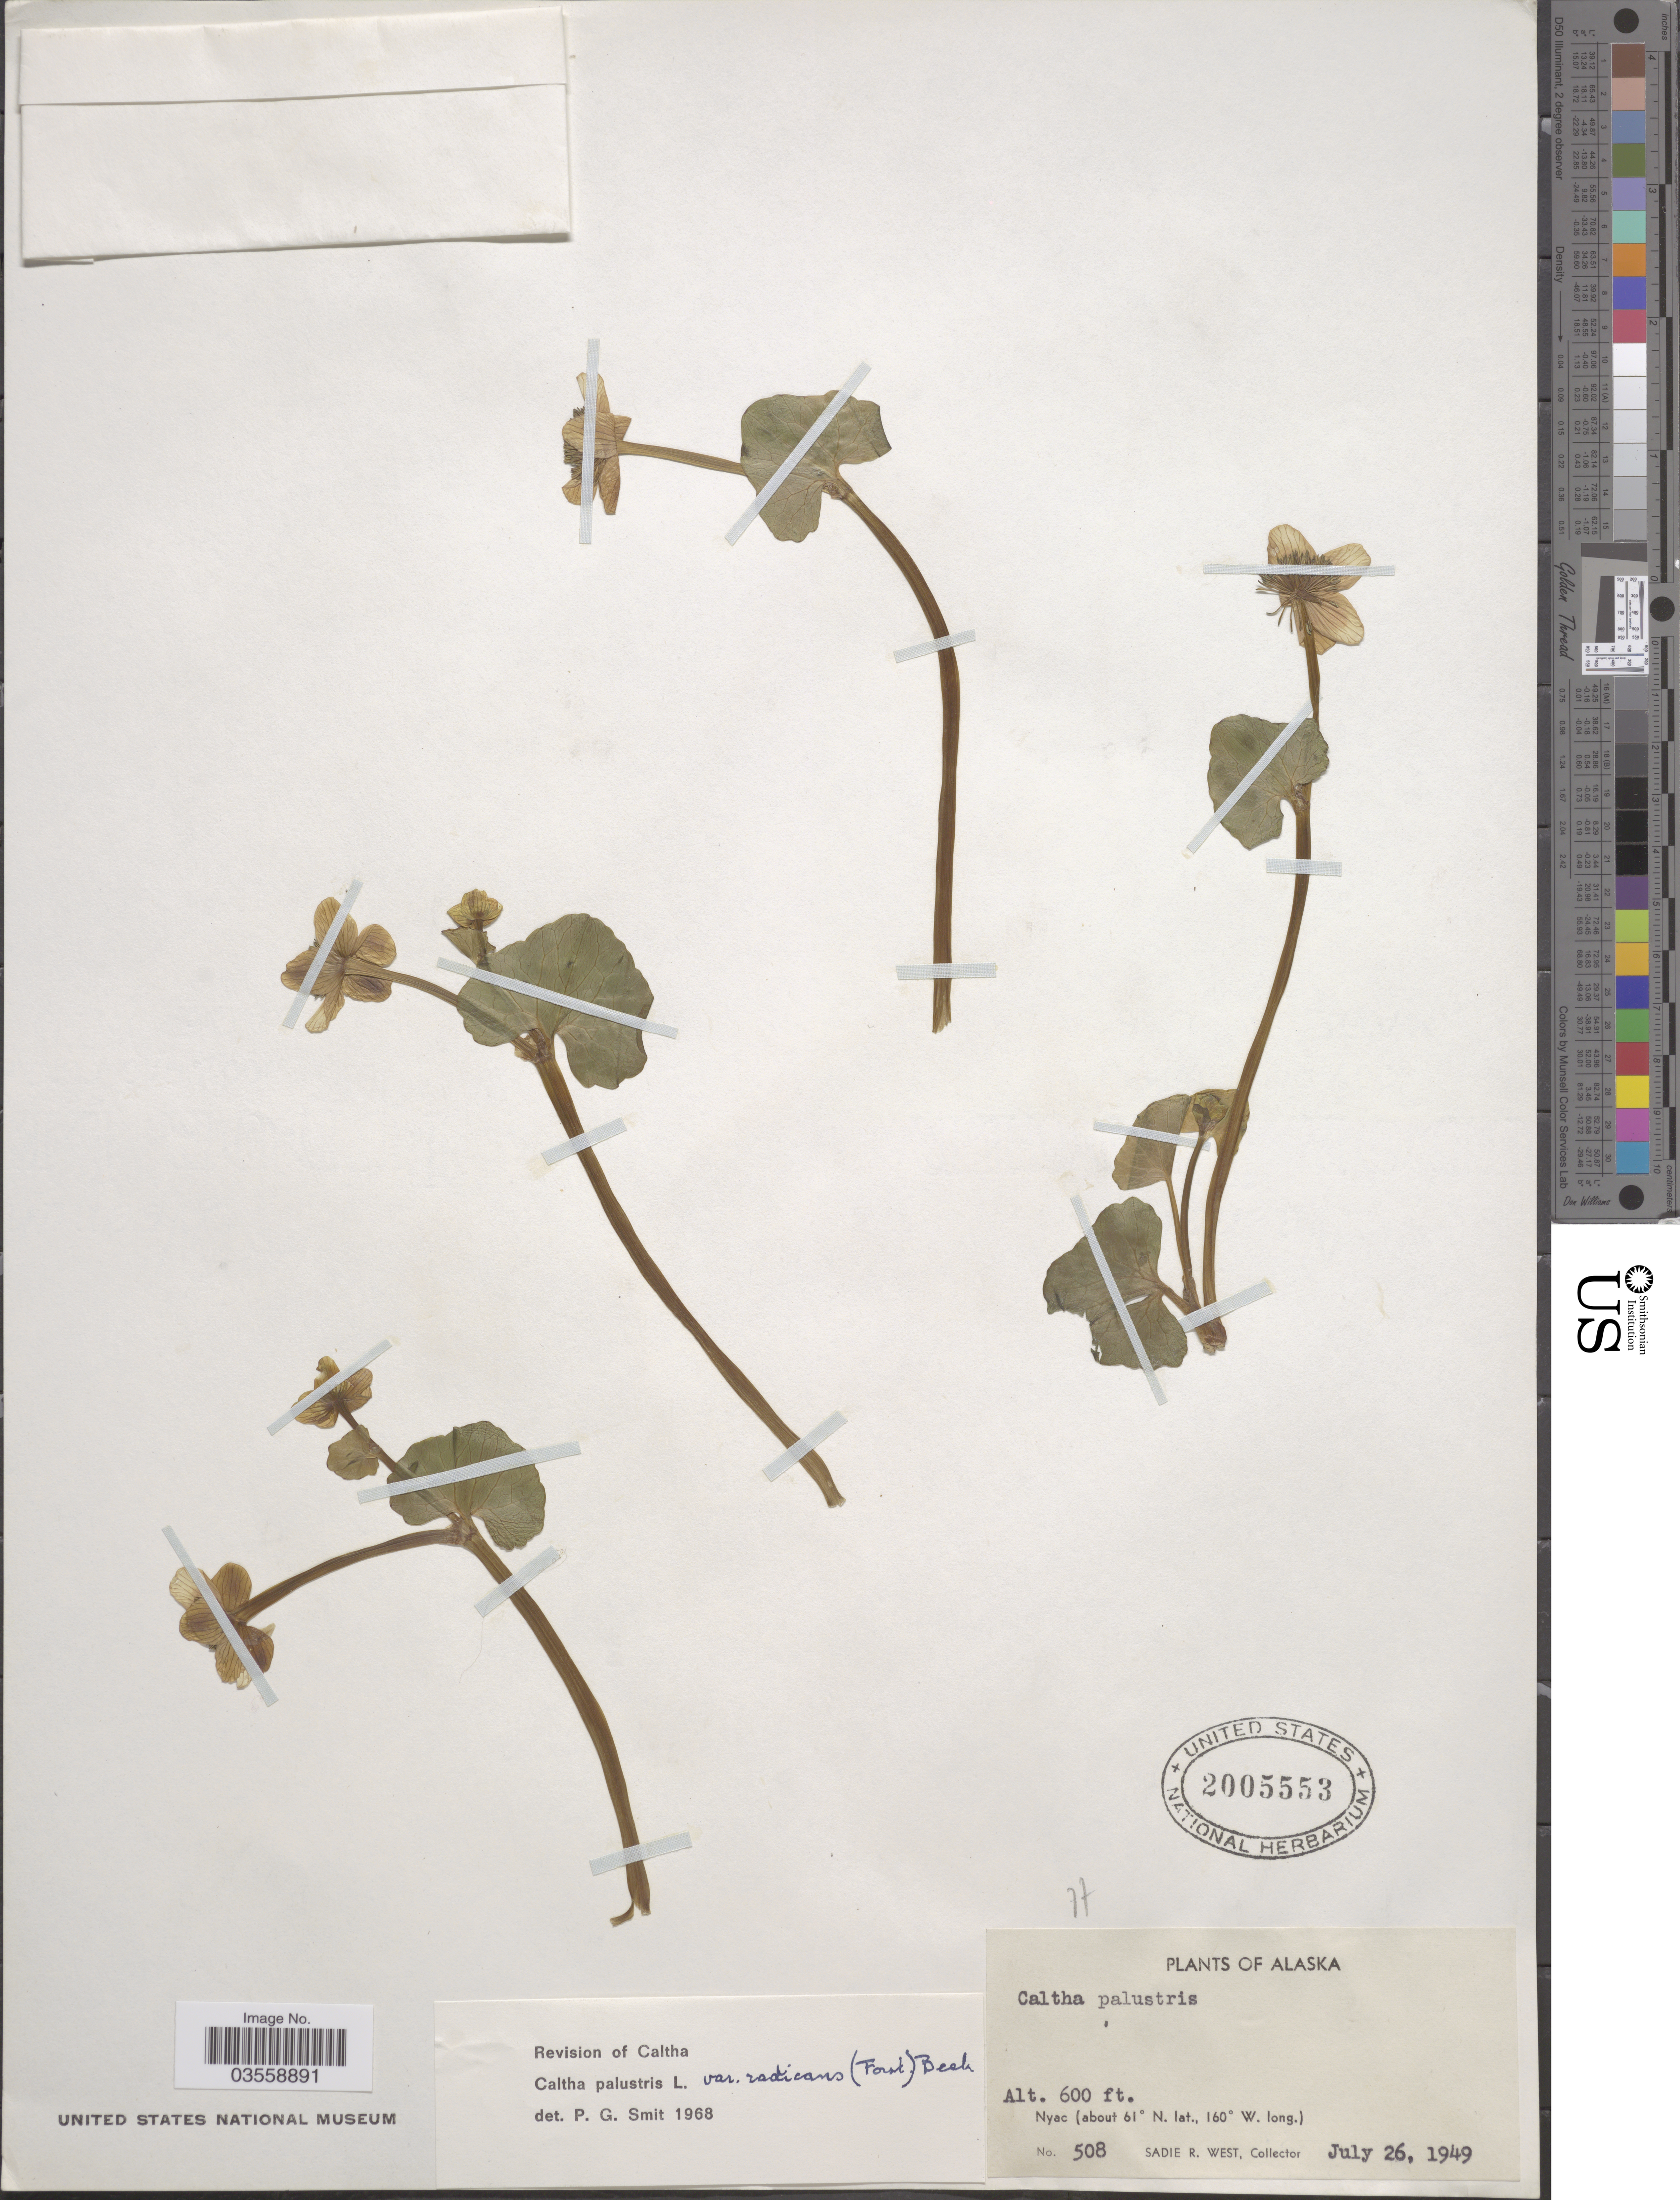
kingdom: Plantae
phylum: Tracheophyta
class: Magnoliopsida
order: Ranunculales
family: Ranunculaceae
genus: Caltha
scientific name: Caltha palustris var. radicans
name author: (T.F. Forst) Beck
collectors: S. R. West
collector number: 508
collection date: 1949-07-26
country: United States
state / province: Alaska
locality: Nyac.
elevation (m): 183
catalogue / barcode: US 2005553